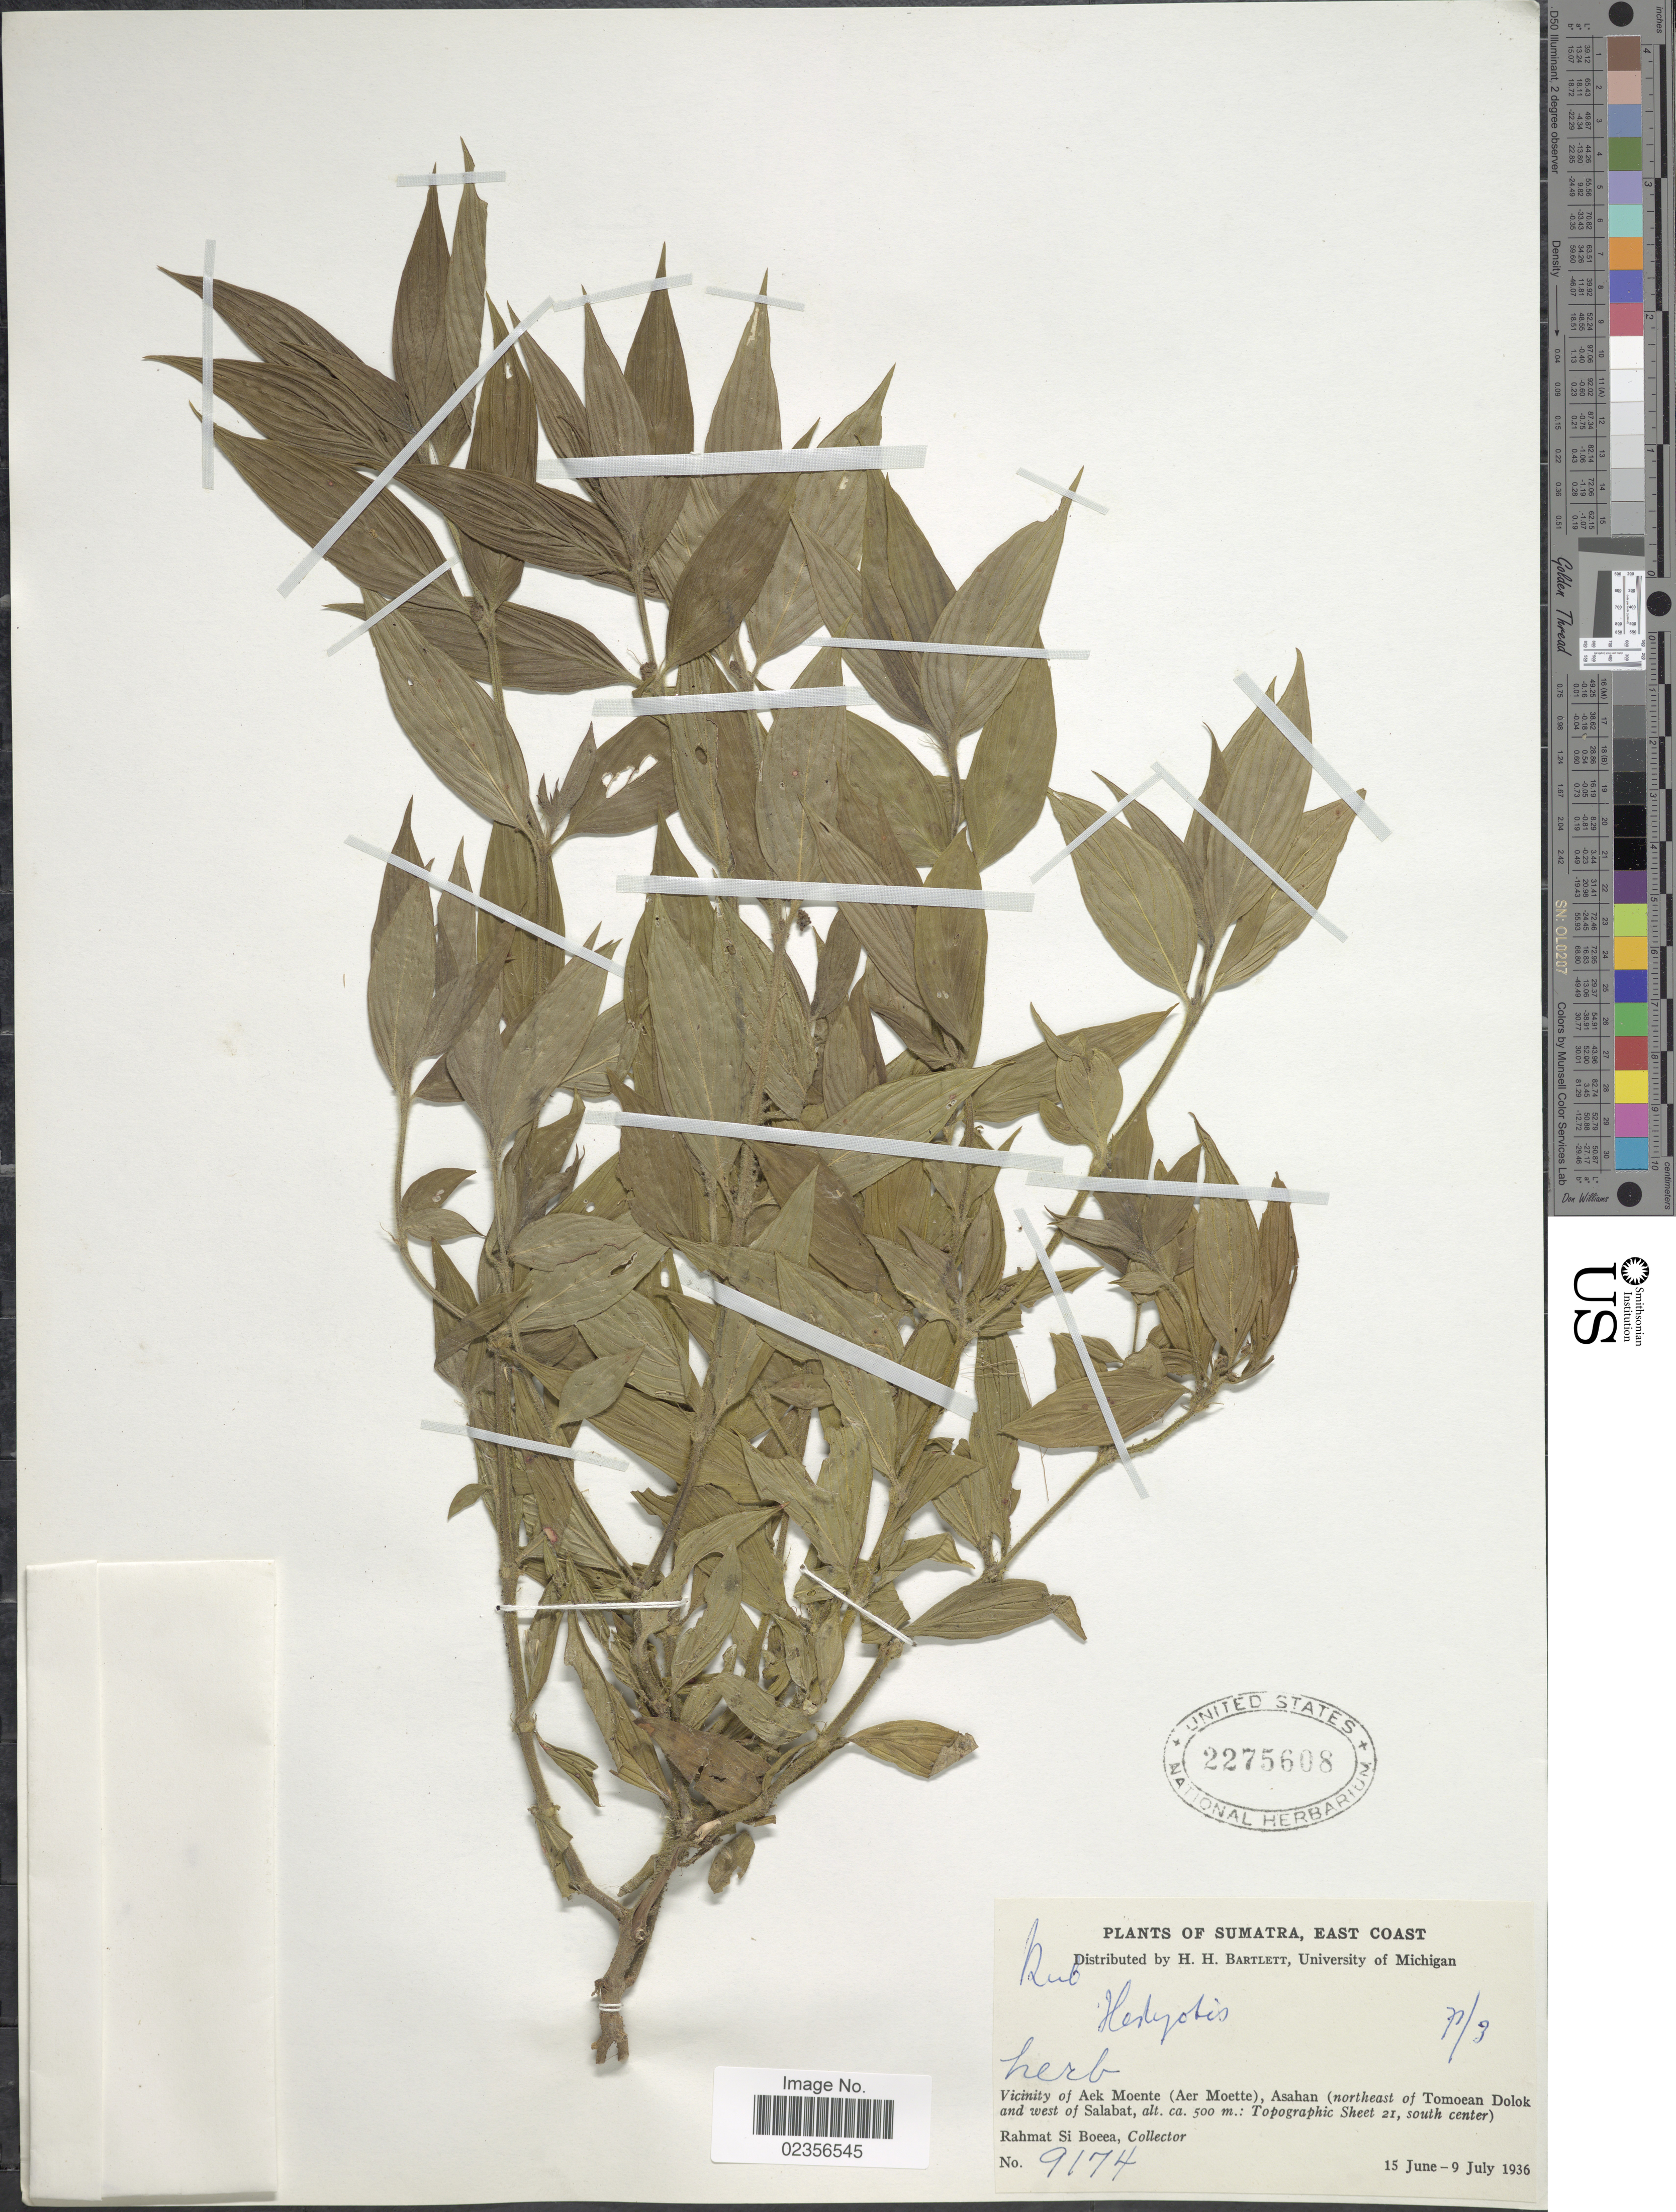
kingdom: Plantae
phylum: Tracheophyta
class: Magnoliopsida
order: Gentianales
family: Rubiaceae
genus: Hedyotis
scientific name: Hedyotis sp.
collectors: Rahmat Si Boeea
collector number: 9174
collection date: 1936-06-15/1936-07-09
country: Indonesia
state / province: Sumatra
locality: East Coast. Vicinity of Aek Moente (Aer Moente), Asahan (northeast of Tomoean Dolok and west of Salabat: Topographic Sheet 21, south center)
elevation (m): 500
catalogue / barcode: US 2275608